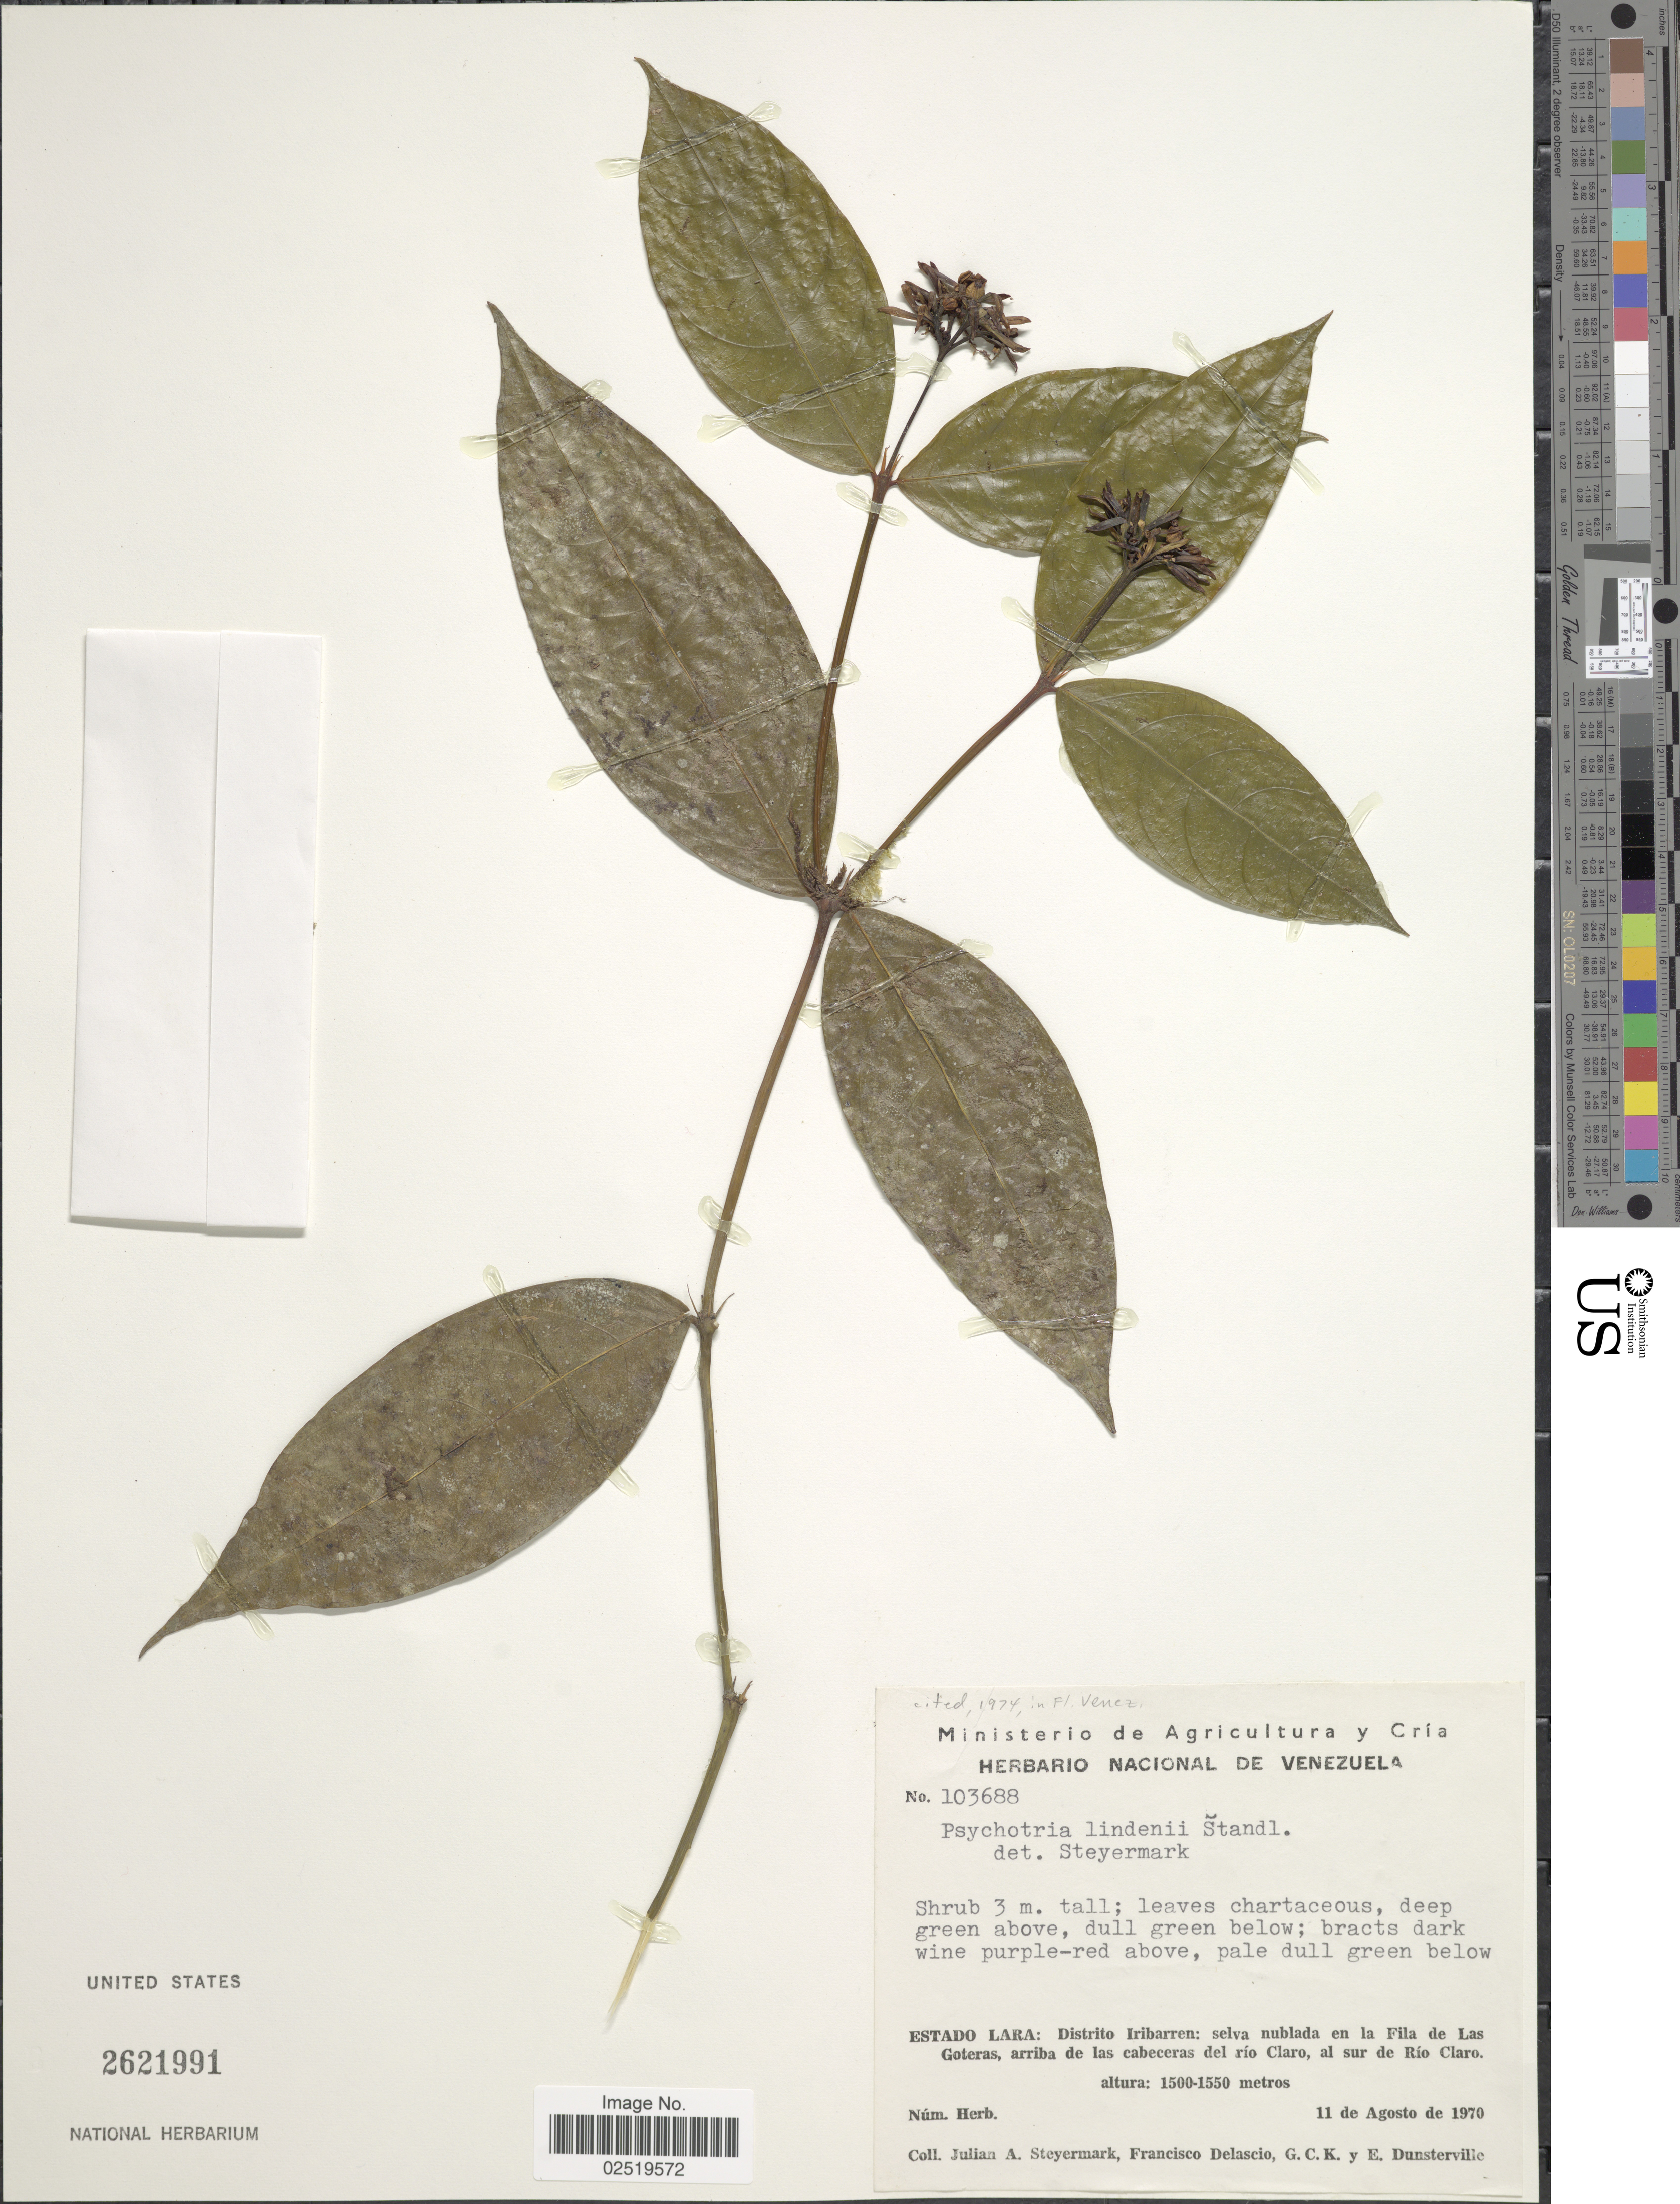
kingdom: Plantae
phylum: Tracheophyta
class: Magnoliopsida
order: Gentianales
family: Rubiaceae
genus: Psychotria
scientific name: Psychotria lindenii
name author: Standl.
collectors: J. Steyermark, F. Delascio, G. C. K. Dunsterville & E. Dunsterville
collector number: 103688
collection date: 1970-08-11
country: Venezuela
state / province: Lara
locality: Distrito Iribarren: selva nublada en la Fila de Las Goteras, arriba de las cabeceras del rio Claro, al sur de Rio Claro.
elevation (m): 1500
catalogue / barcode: US 2621991